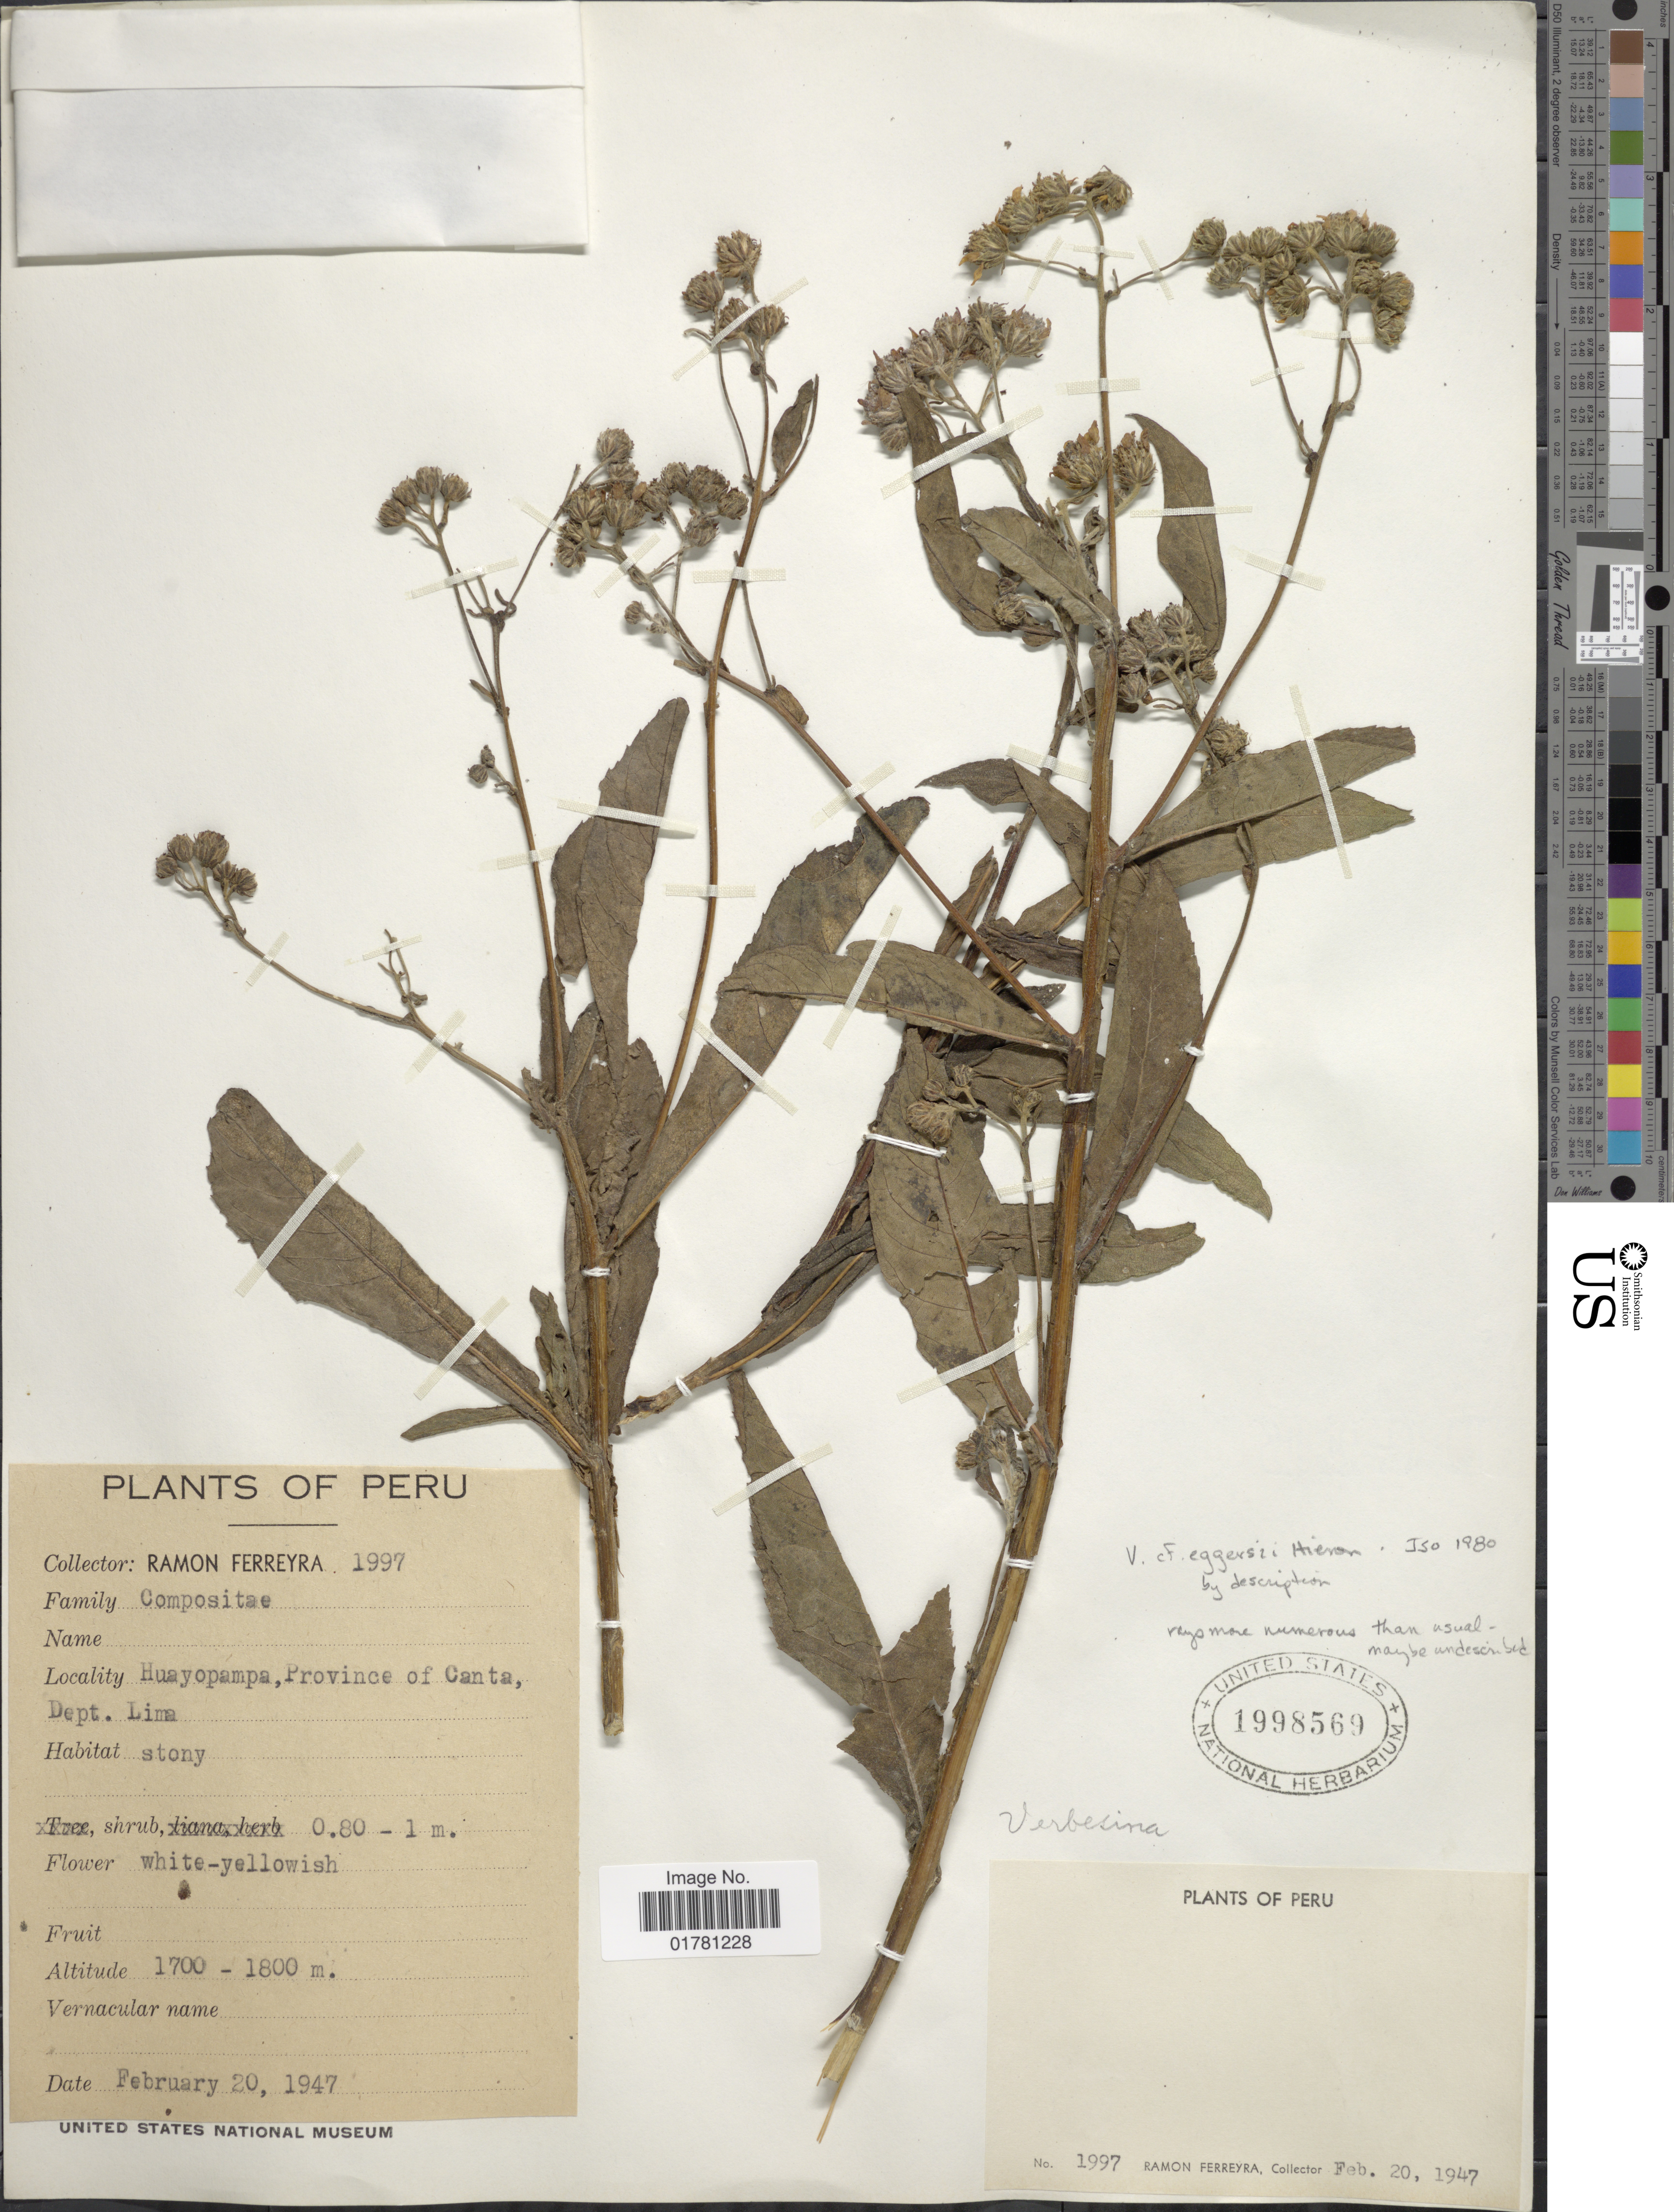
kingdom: Plantae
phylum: Tracheophyta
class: Magnoliopsida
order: Asterales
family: Asteraceae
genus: Verbesina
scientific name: Verbesina saubinetioides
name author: S.F. Blake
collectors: R. A. Ferreyra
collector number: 1997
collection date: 1947-02-20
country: Peru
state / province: Lima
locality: Huayopampa, Province of Canta, Dep Lima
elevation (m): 1700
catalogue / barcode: US 1998569